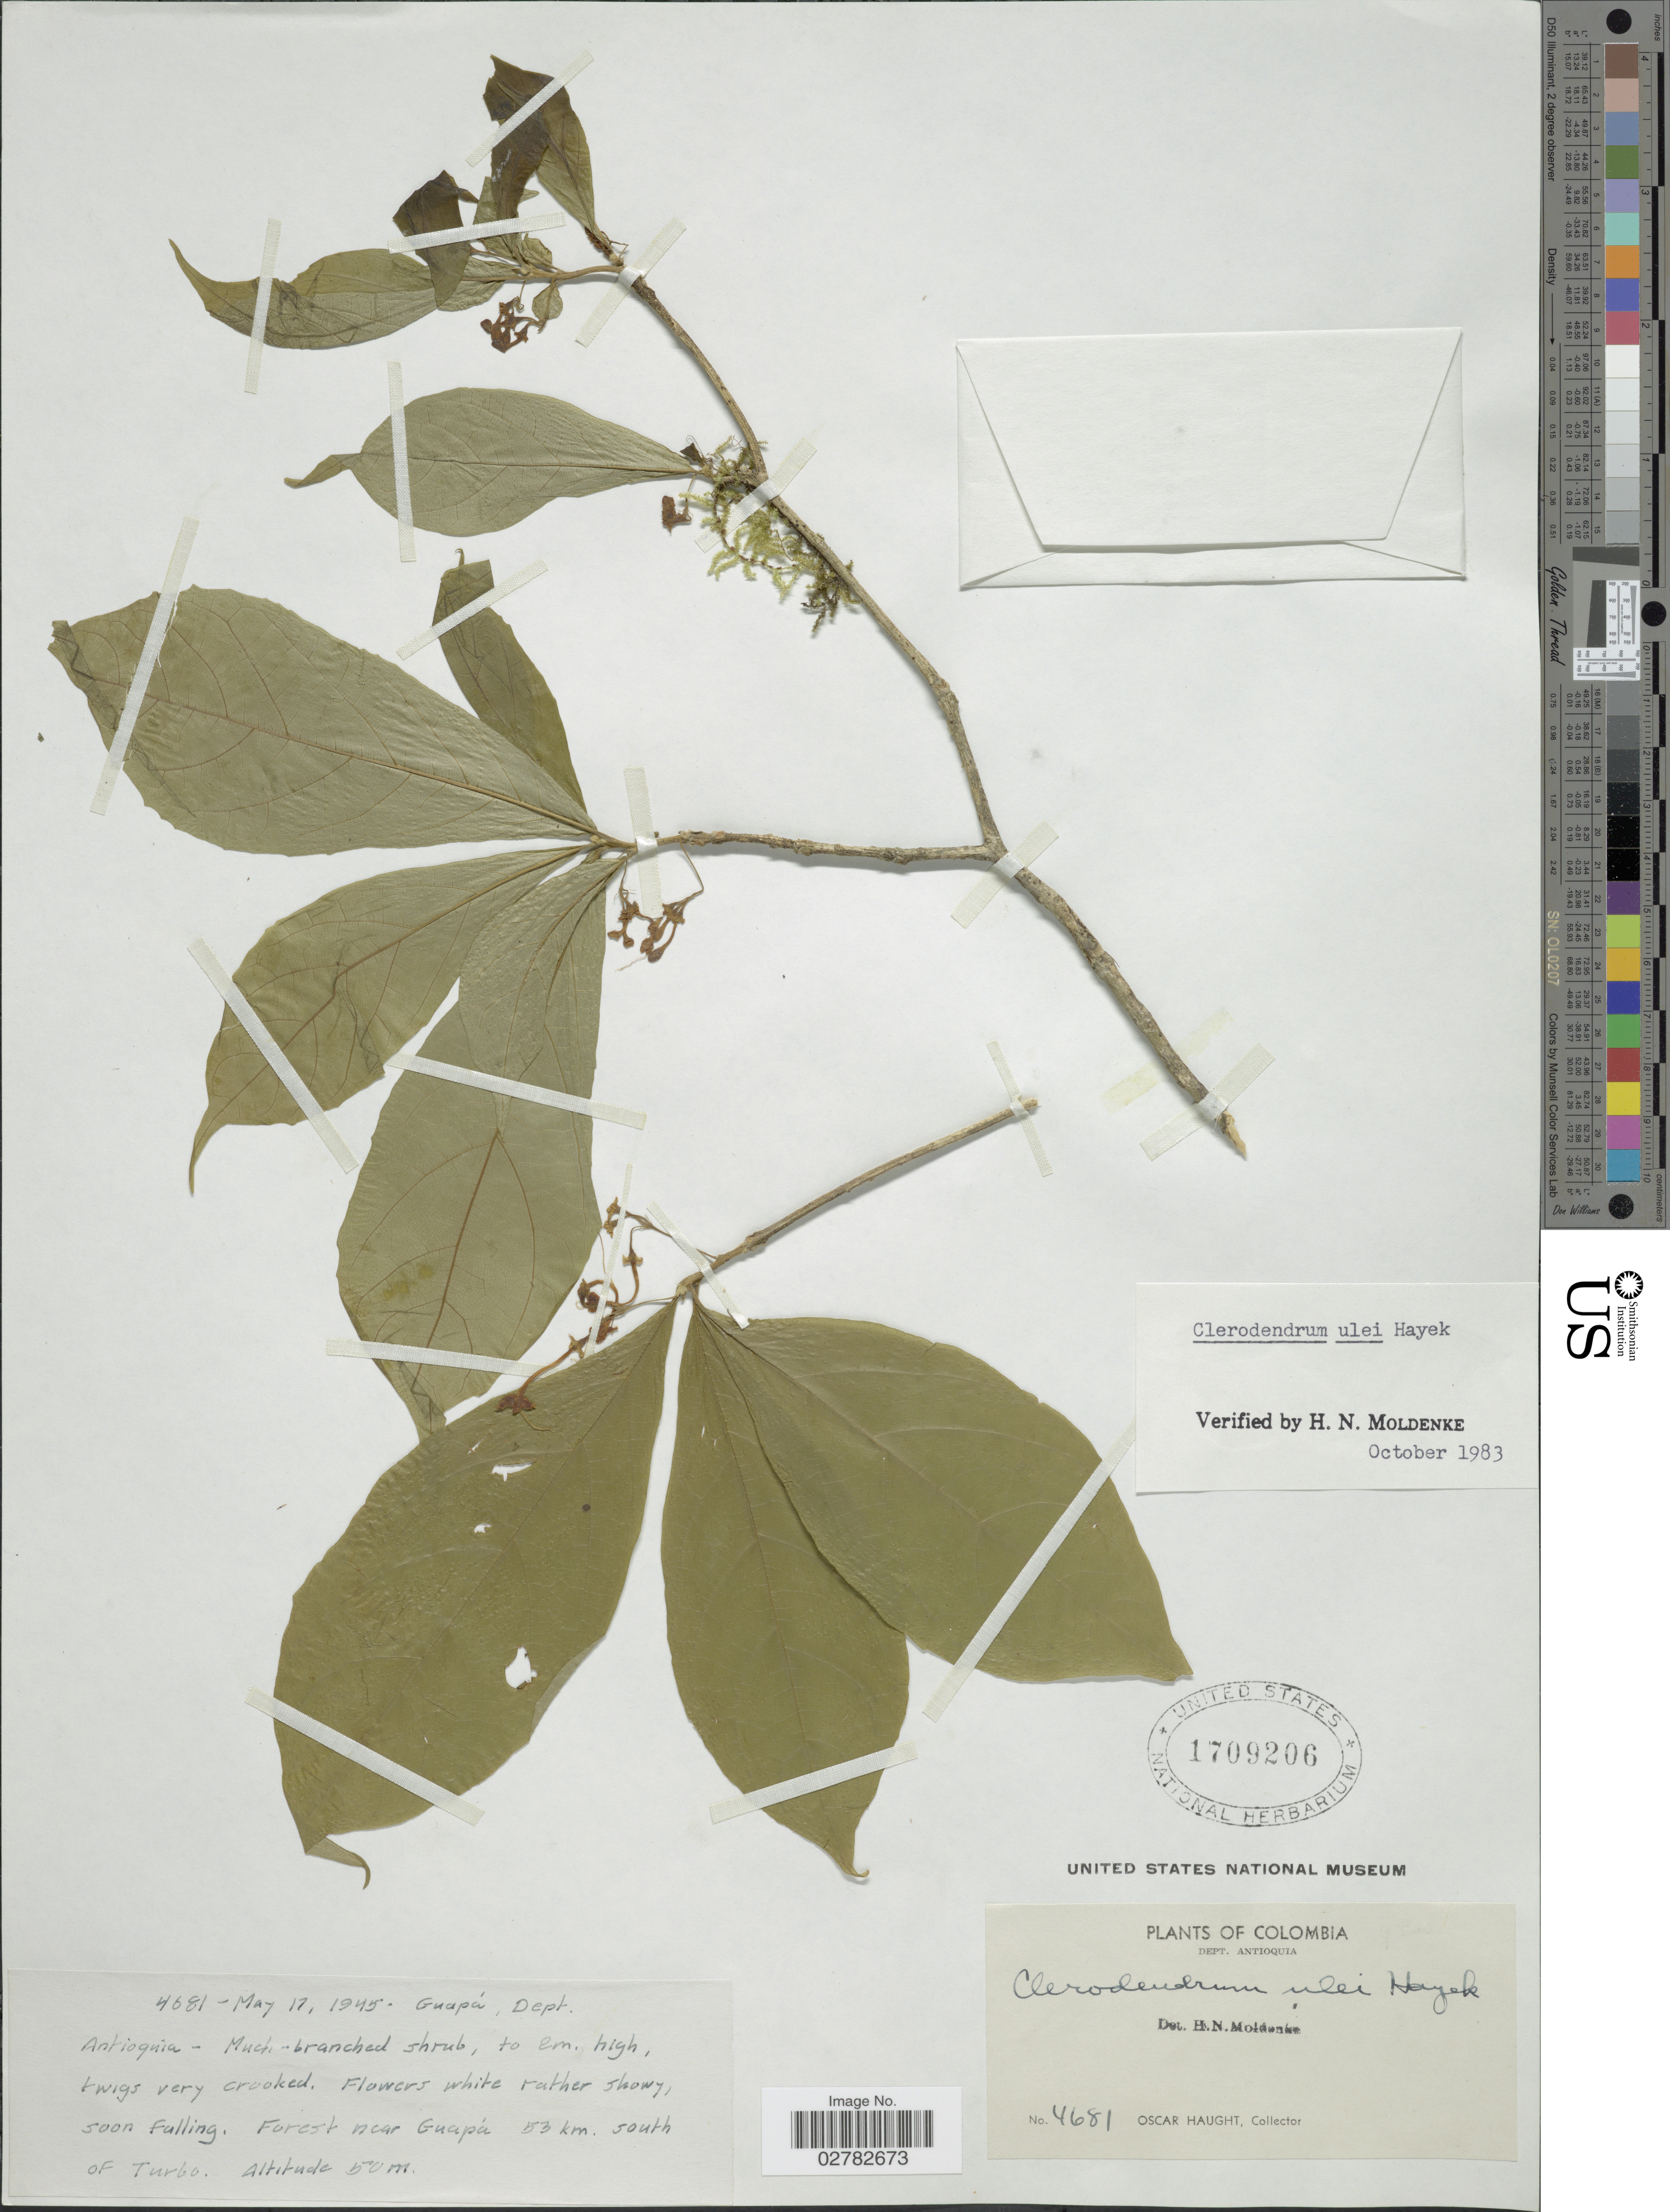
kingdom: Plantae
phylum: Tracheophyta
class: Magnoliopsida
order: Lamiales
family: Lamiaceae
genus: Clerodendrum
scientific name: Clerodendrum ulei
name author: Hayek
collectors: O. L. Haught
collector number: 4681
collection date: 1945-05-17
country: Colombia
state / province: Antioquia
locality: Guapá, Dept. Antioquia. Forest near Guapá 53 km. south of Turbo.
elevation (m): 50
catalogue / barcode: US 1709206